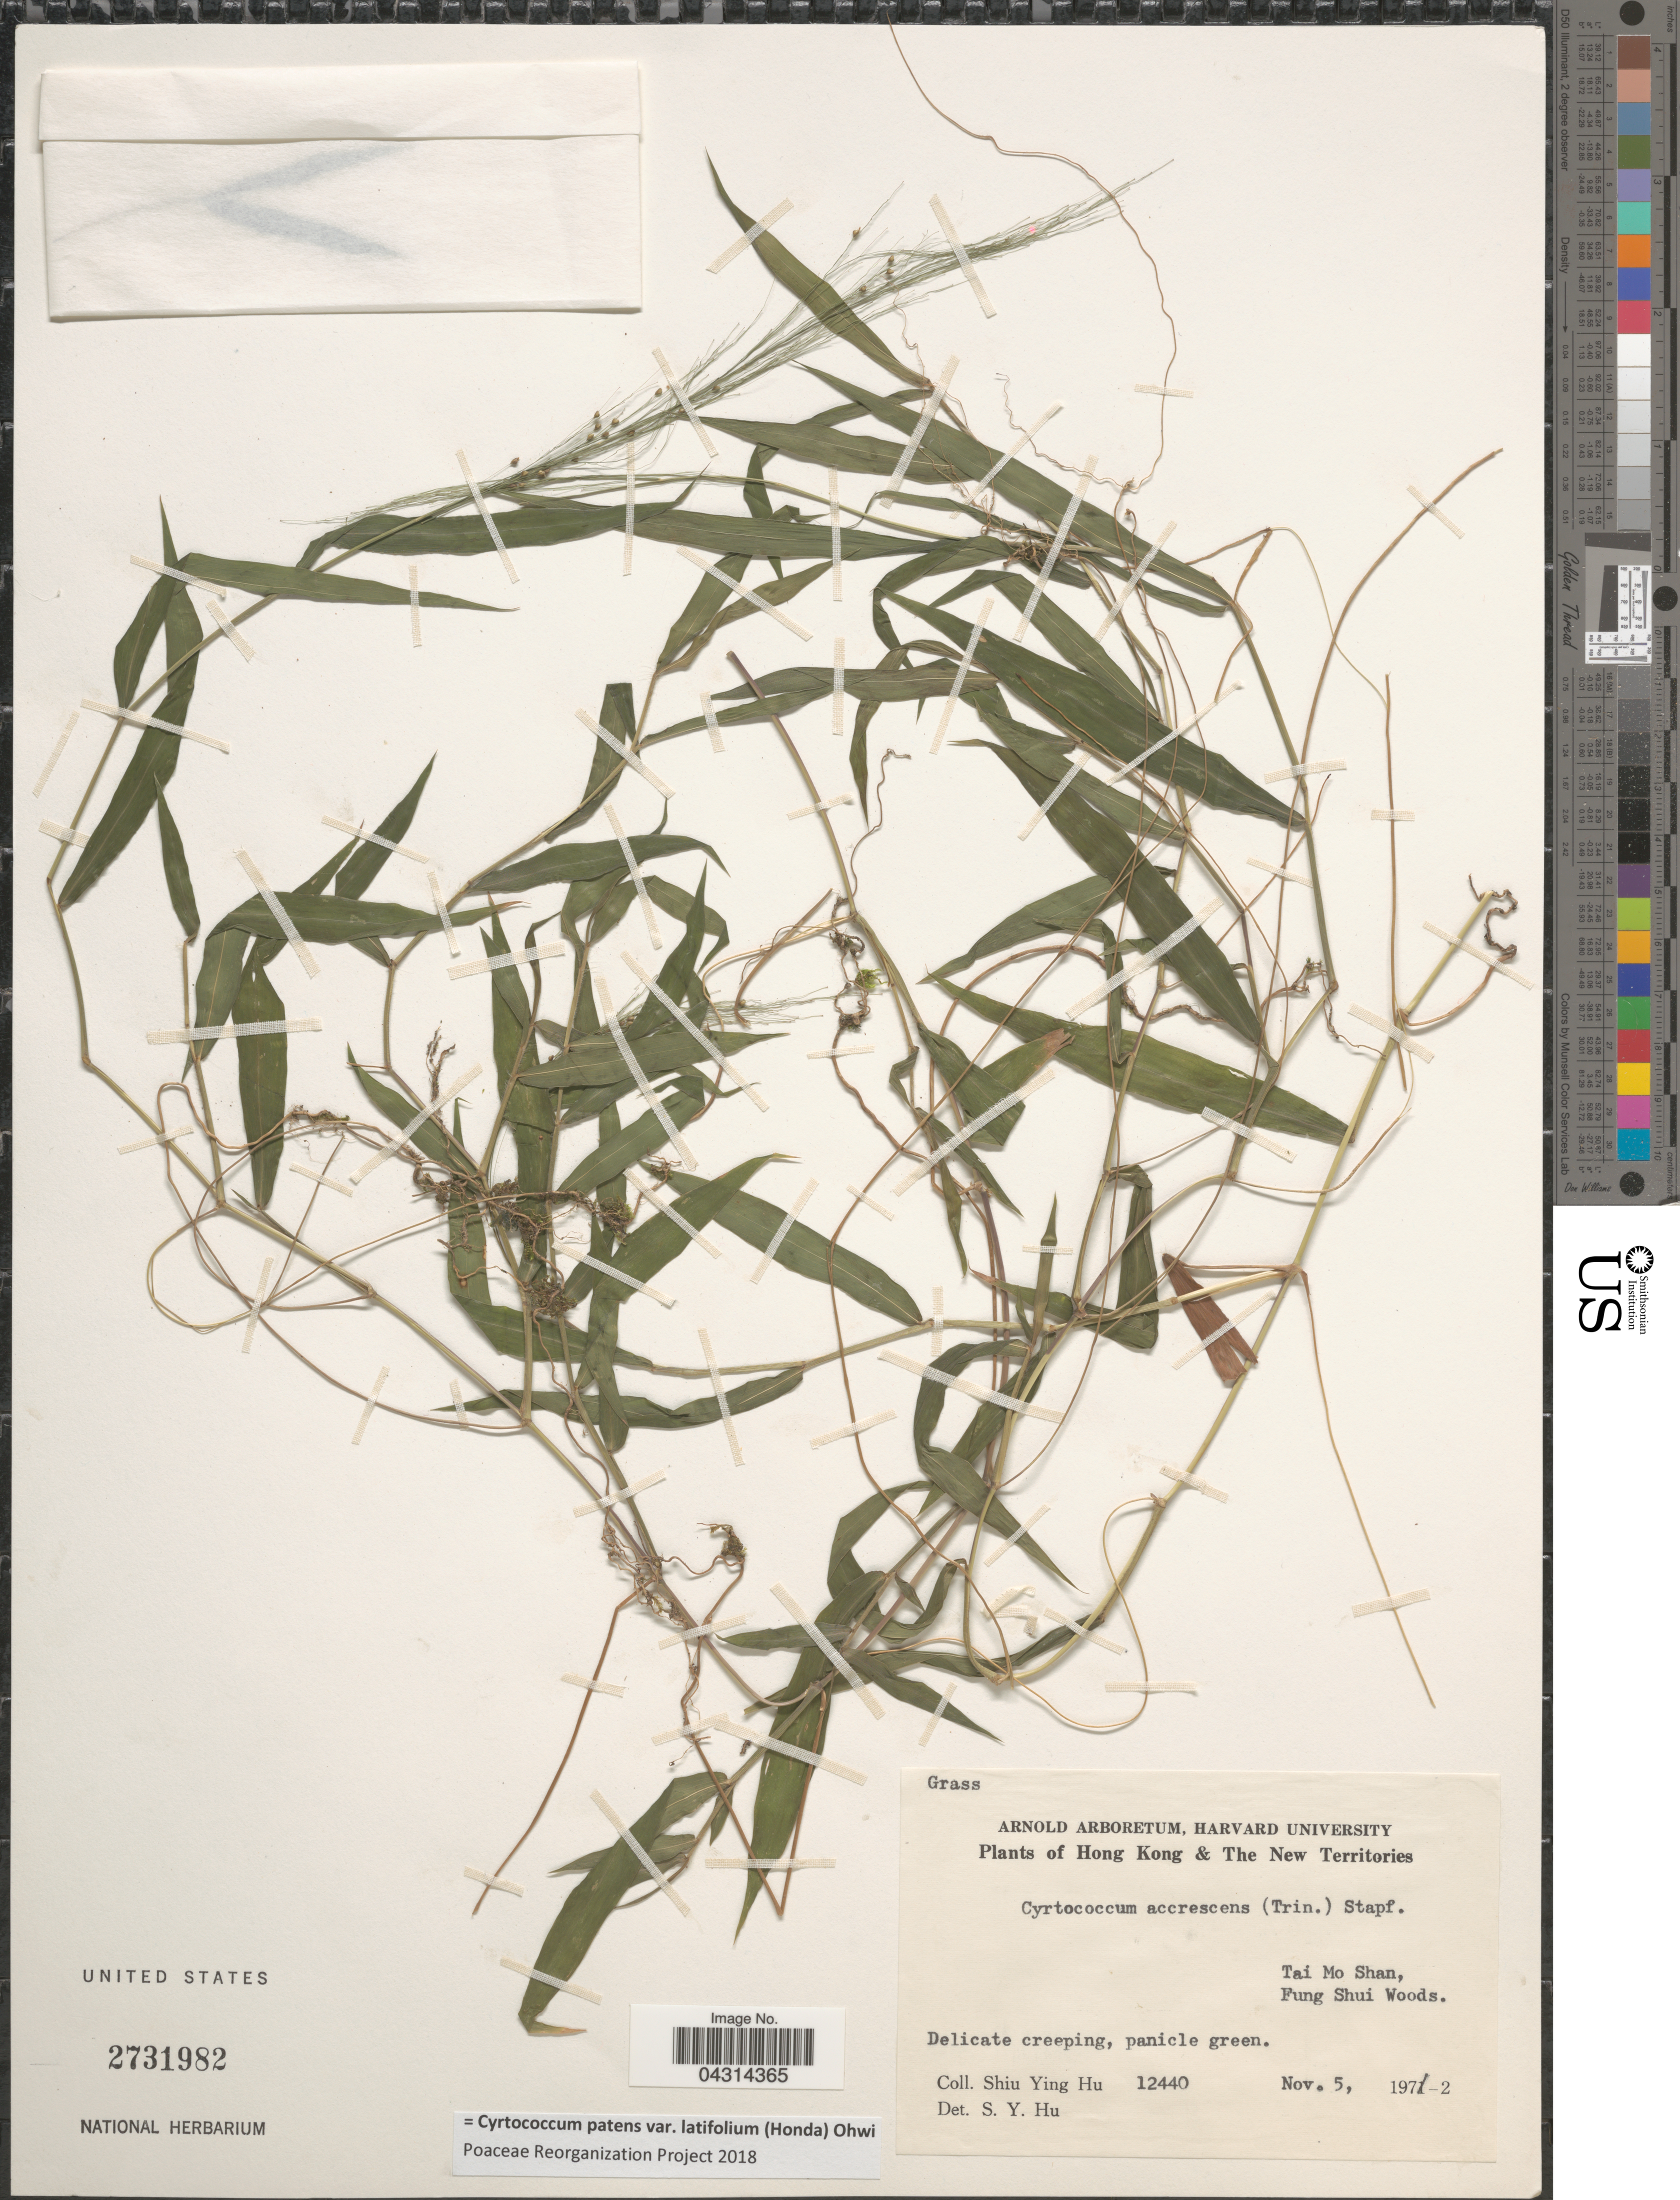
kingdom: Plantae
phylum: Tracheophyta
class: Liliopsida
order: Poales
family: Poaceae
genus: Cyrtococcum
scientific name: Cyrtococcum patens var. latifolium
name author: (Honda) Ohwi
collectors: S. Y. Hu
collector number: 12440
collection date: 1972-11-05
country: China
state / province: Hong Kong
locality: The New Territories. Tai Mo Shan, Fung Shui Woods.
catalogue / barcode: US 2731982